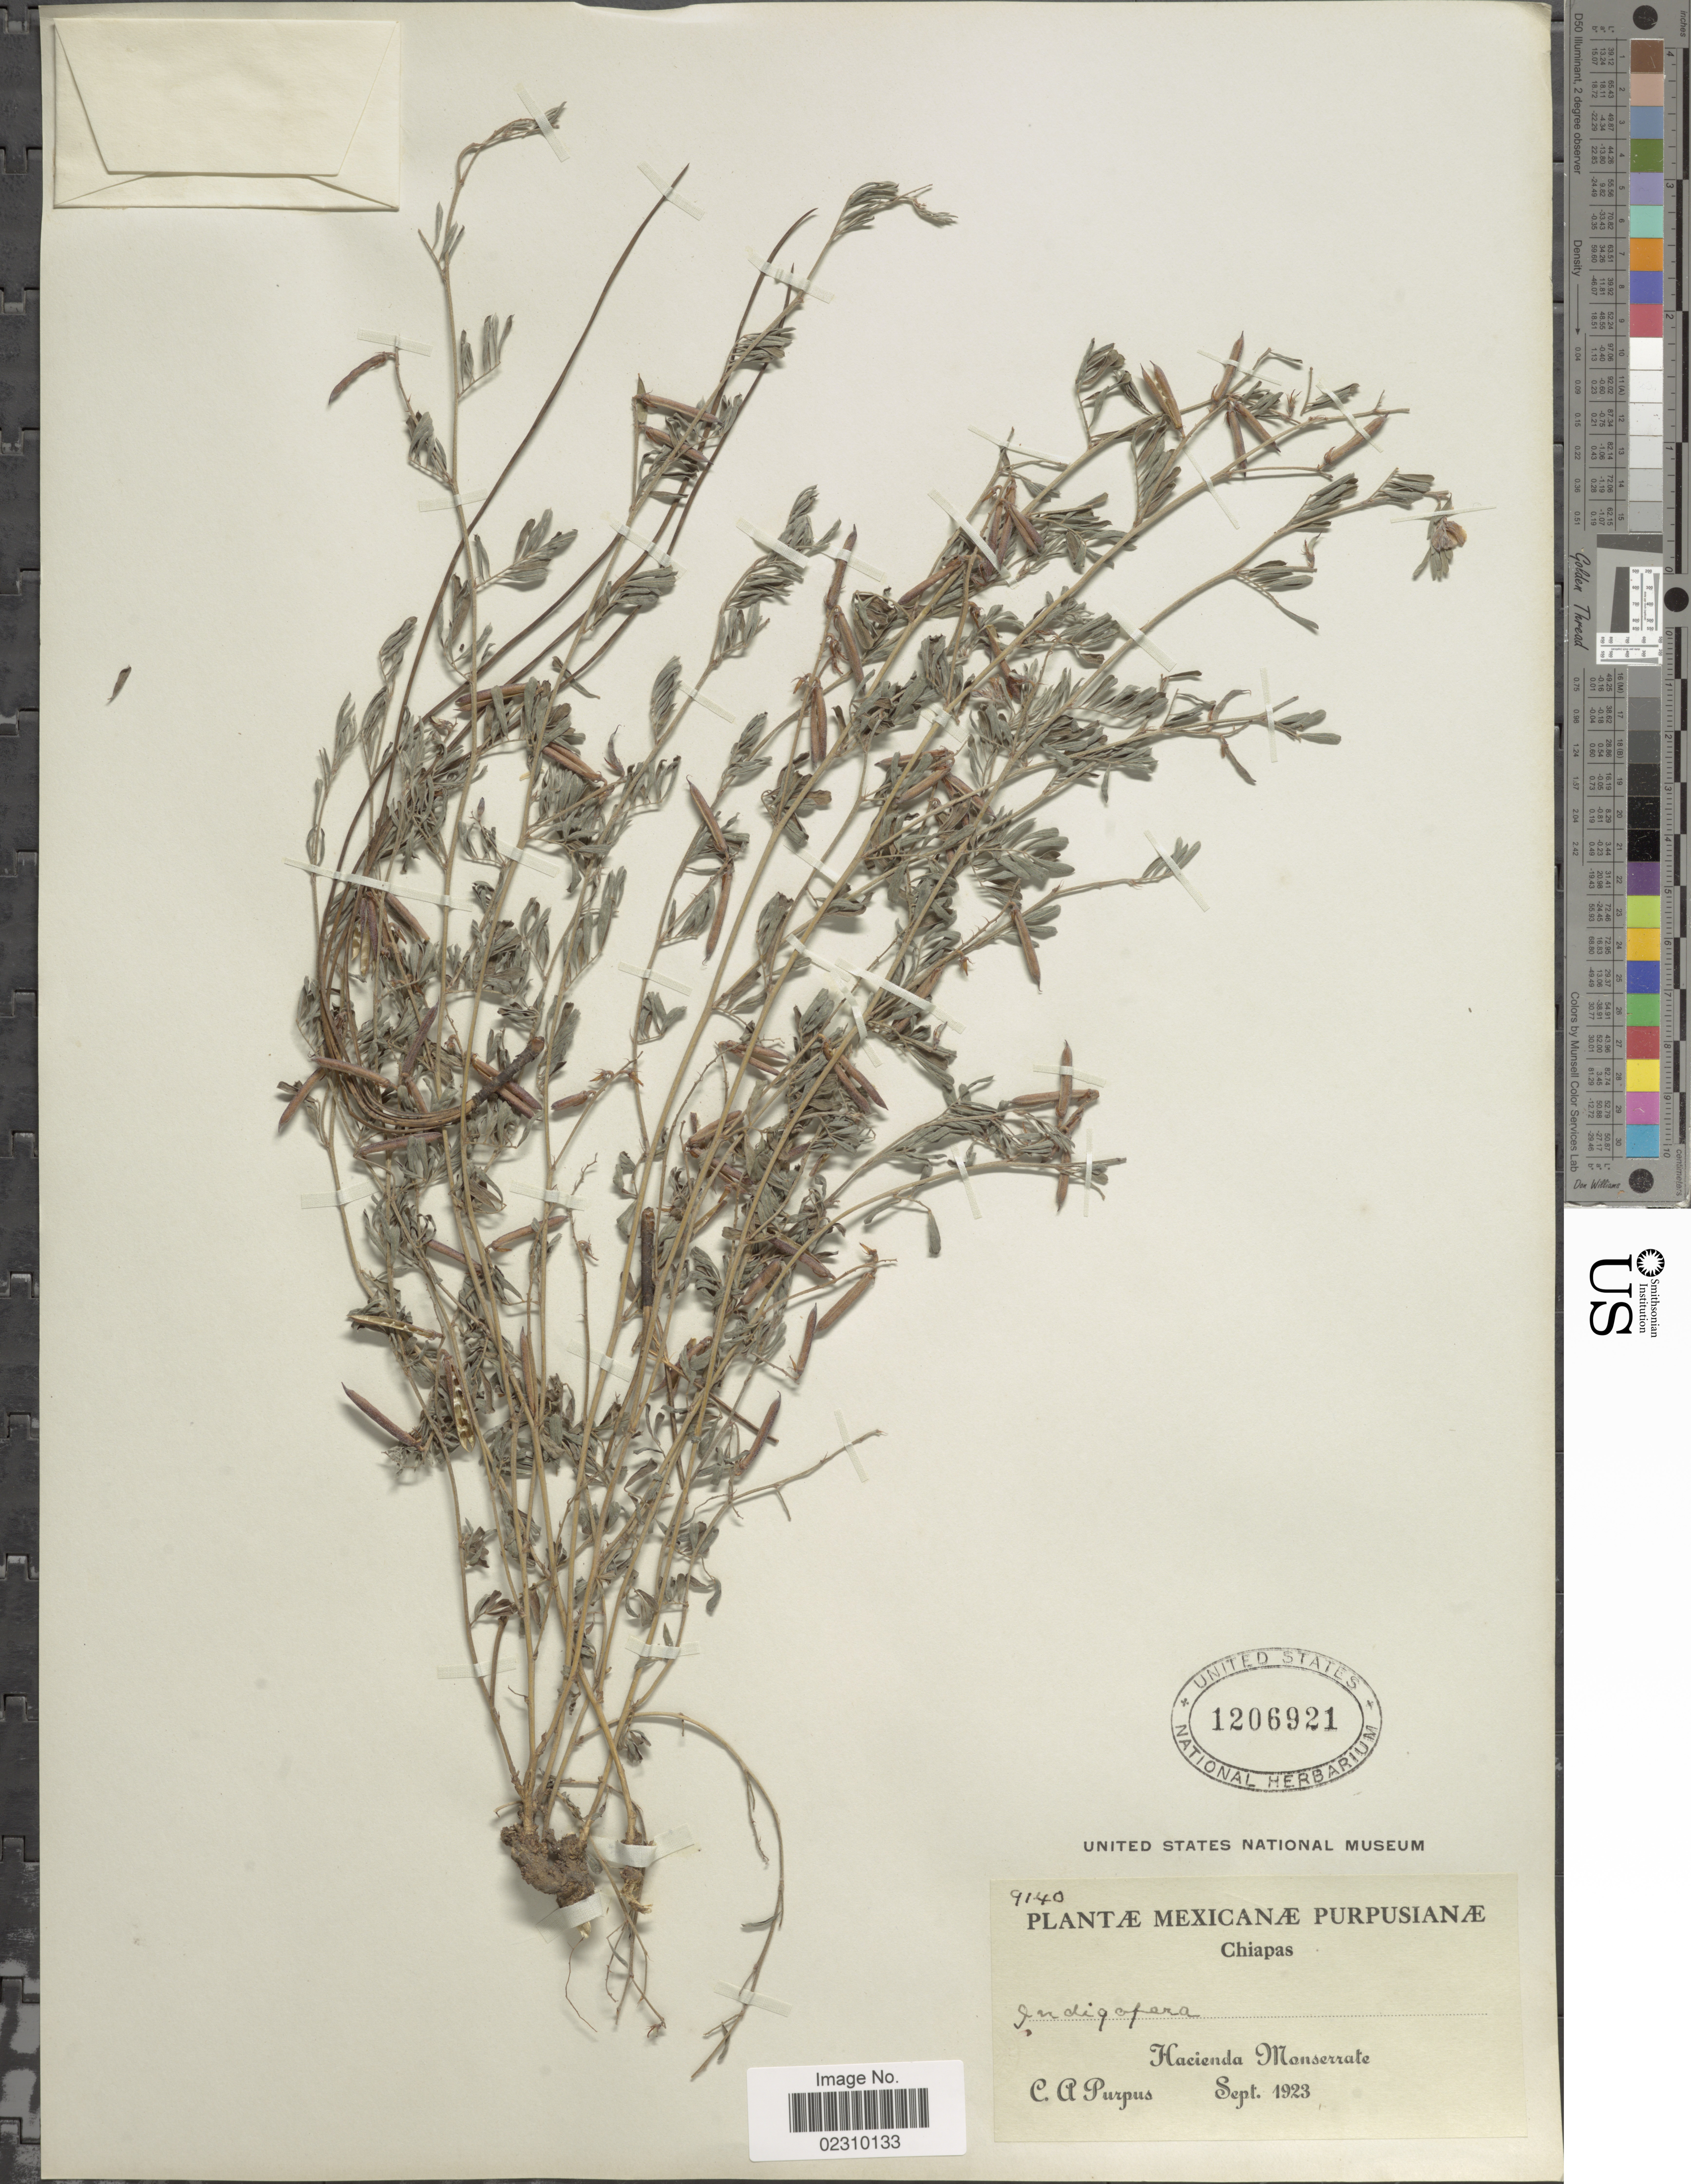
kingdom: Plantae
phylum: Tracheophyta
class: Magnoliopsida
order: Fabales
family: Fabaceae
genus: Indigofera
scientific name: Indigofera sp.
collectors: C. A. Purpus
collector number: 9140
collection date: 1923-09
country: Mexico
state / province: Chiapas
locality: Chiapas, Hacienda Monserrate.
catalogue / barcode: US 1206921